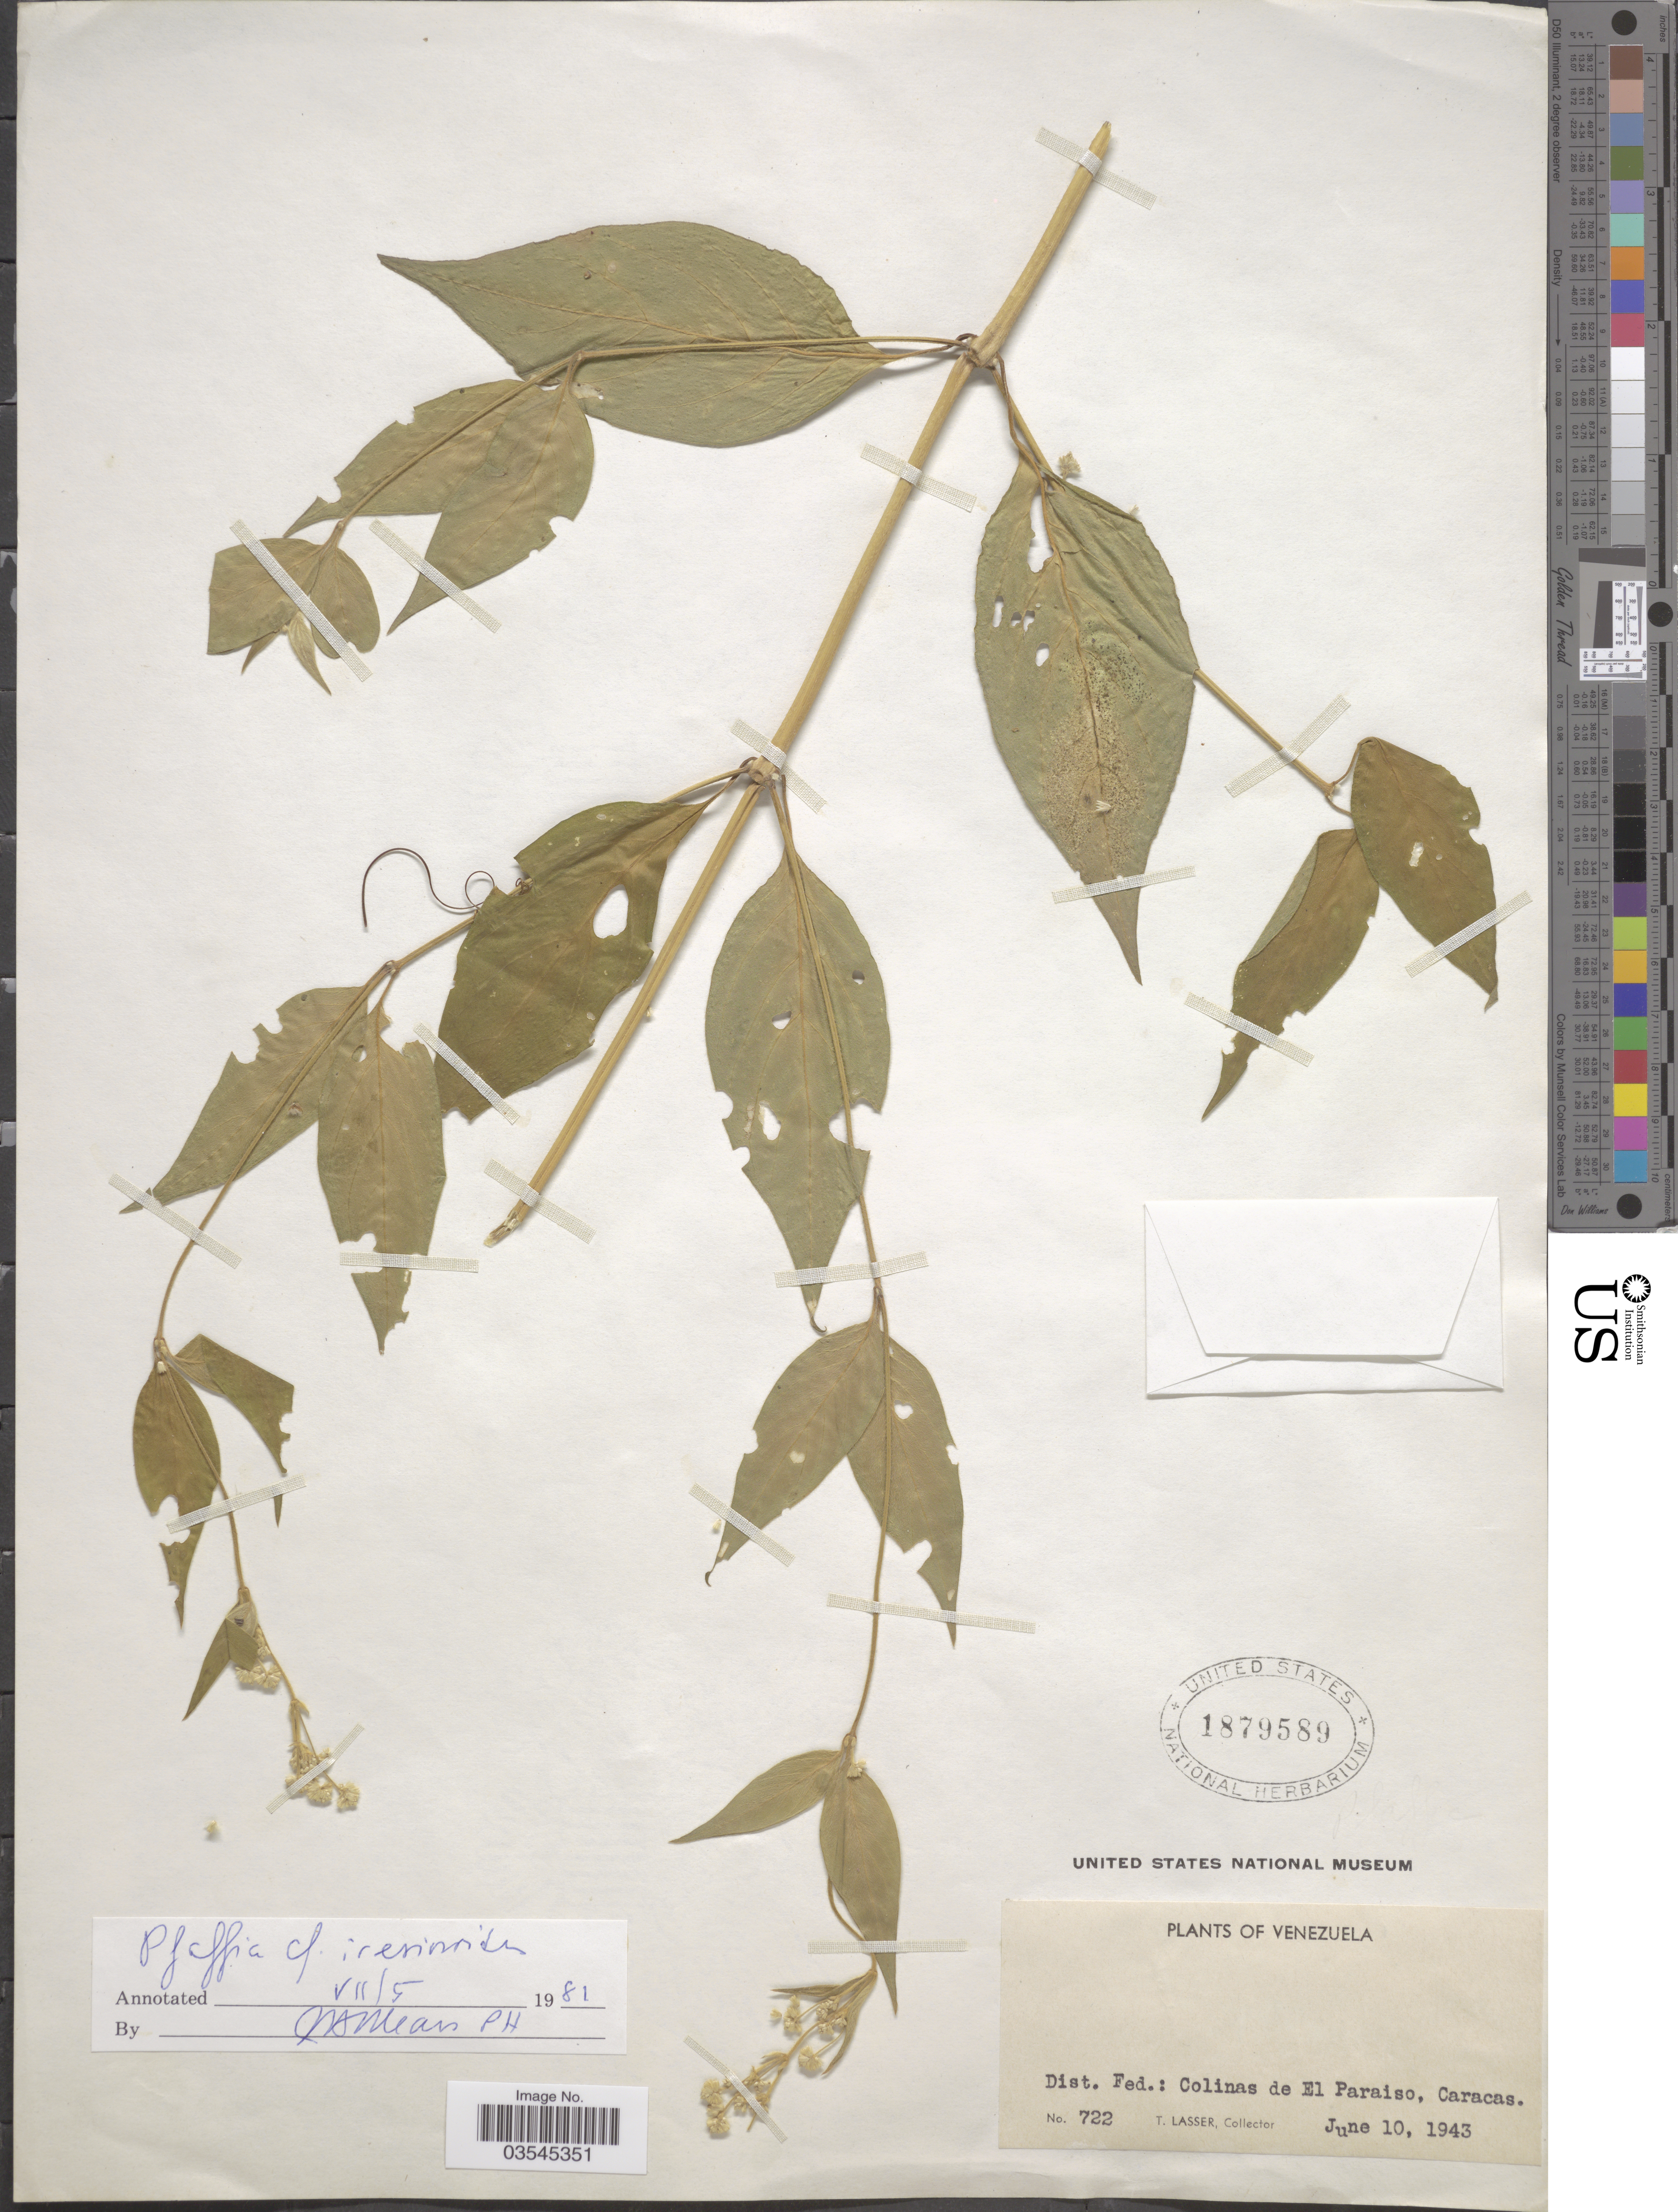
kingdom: Plantae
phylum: Tracheophyta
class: Magnoliopsida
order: Caryophyllales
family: Amaranthaceae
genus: Pfaffia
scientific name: Pfaffia iresinoides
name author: (Kunth) Spreng.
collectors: T. Lasser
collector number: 722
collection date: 1943-06-10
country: Venezuela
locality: Dist. Fed: Colinas de El Paraiso, Caracas.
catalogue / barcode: US 1879589